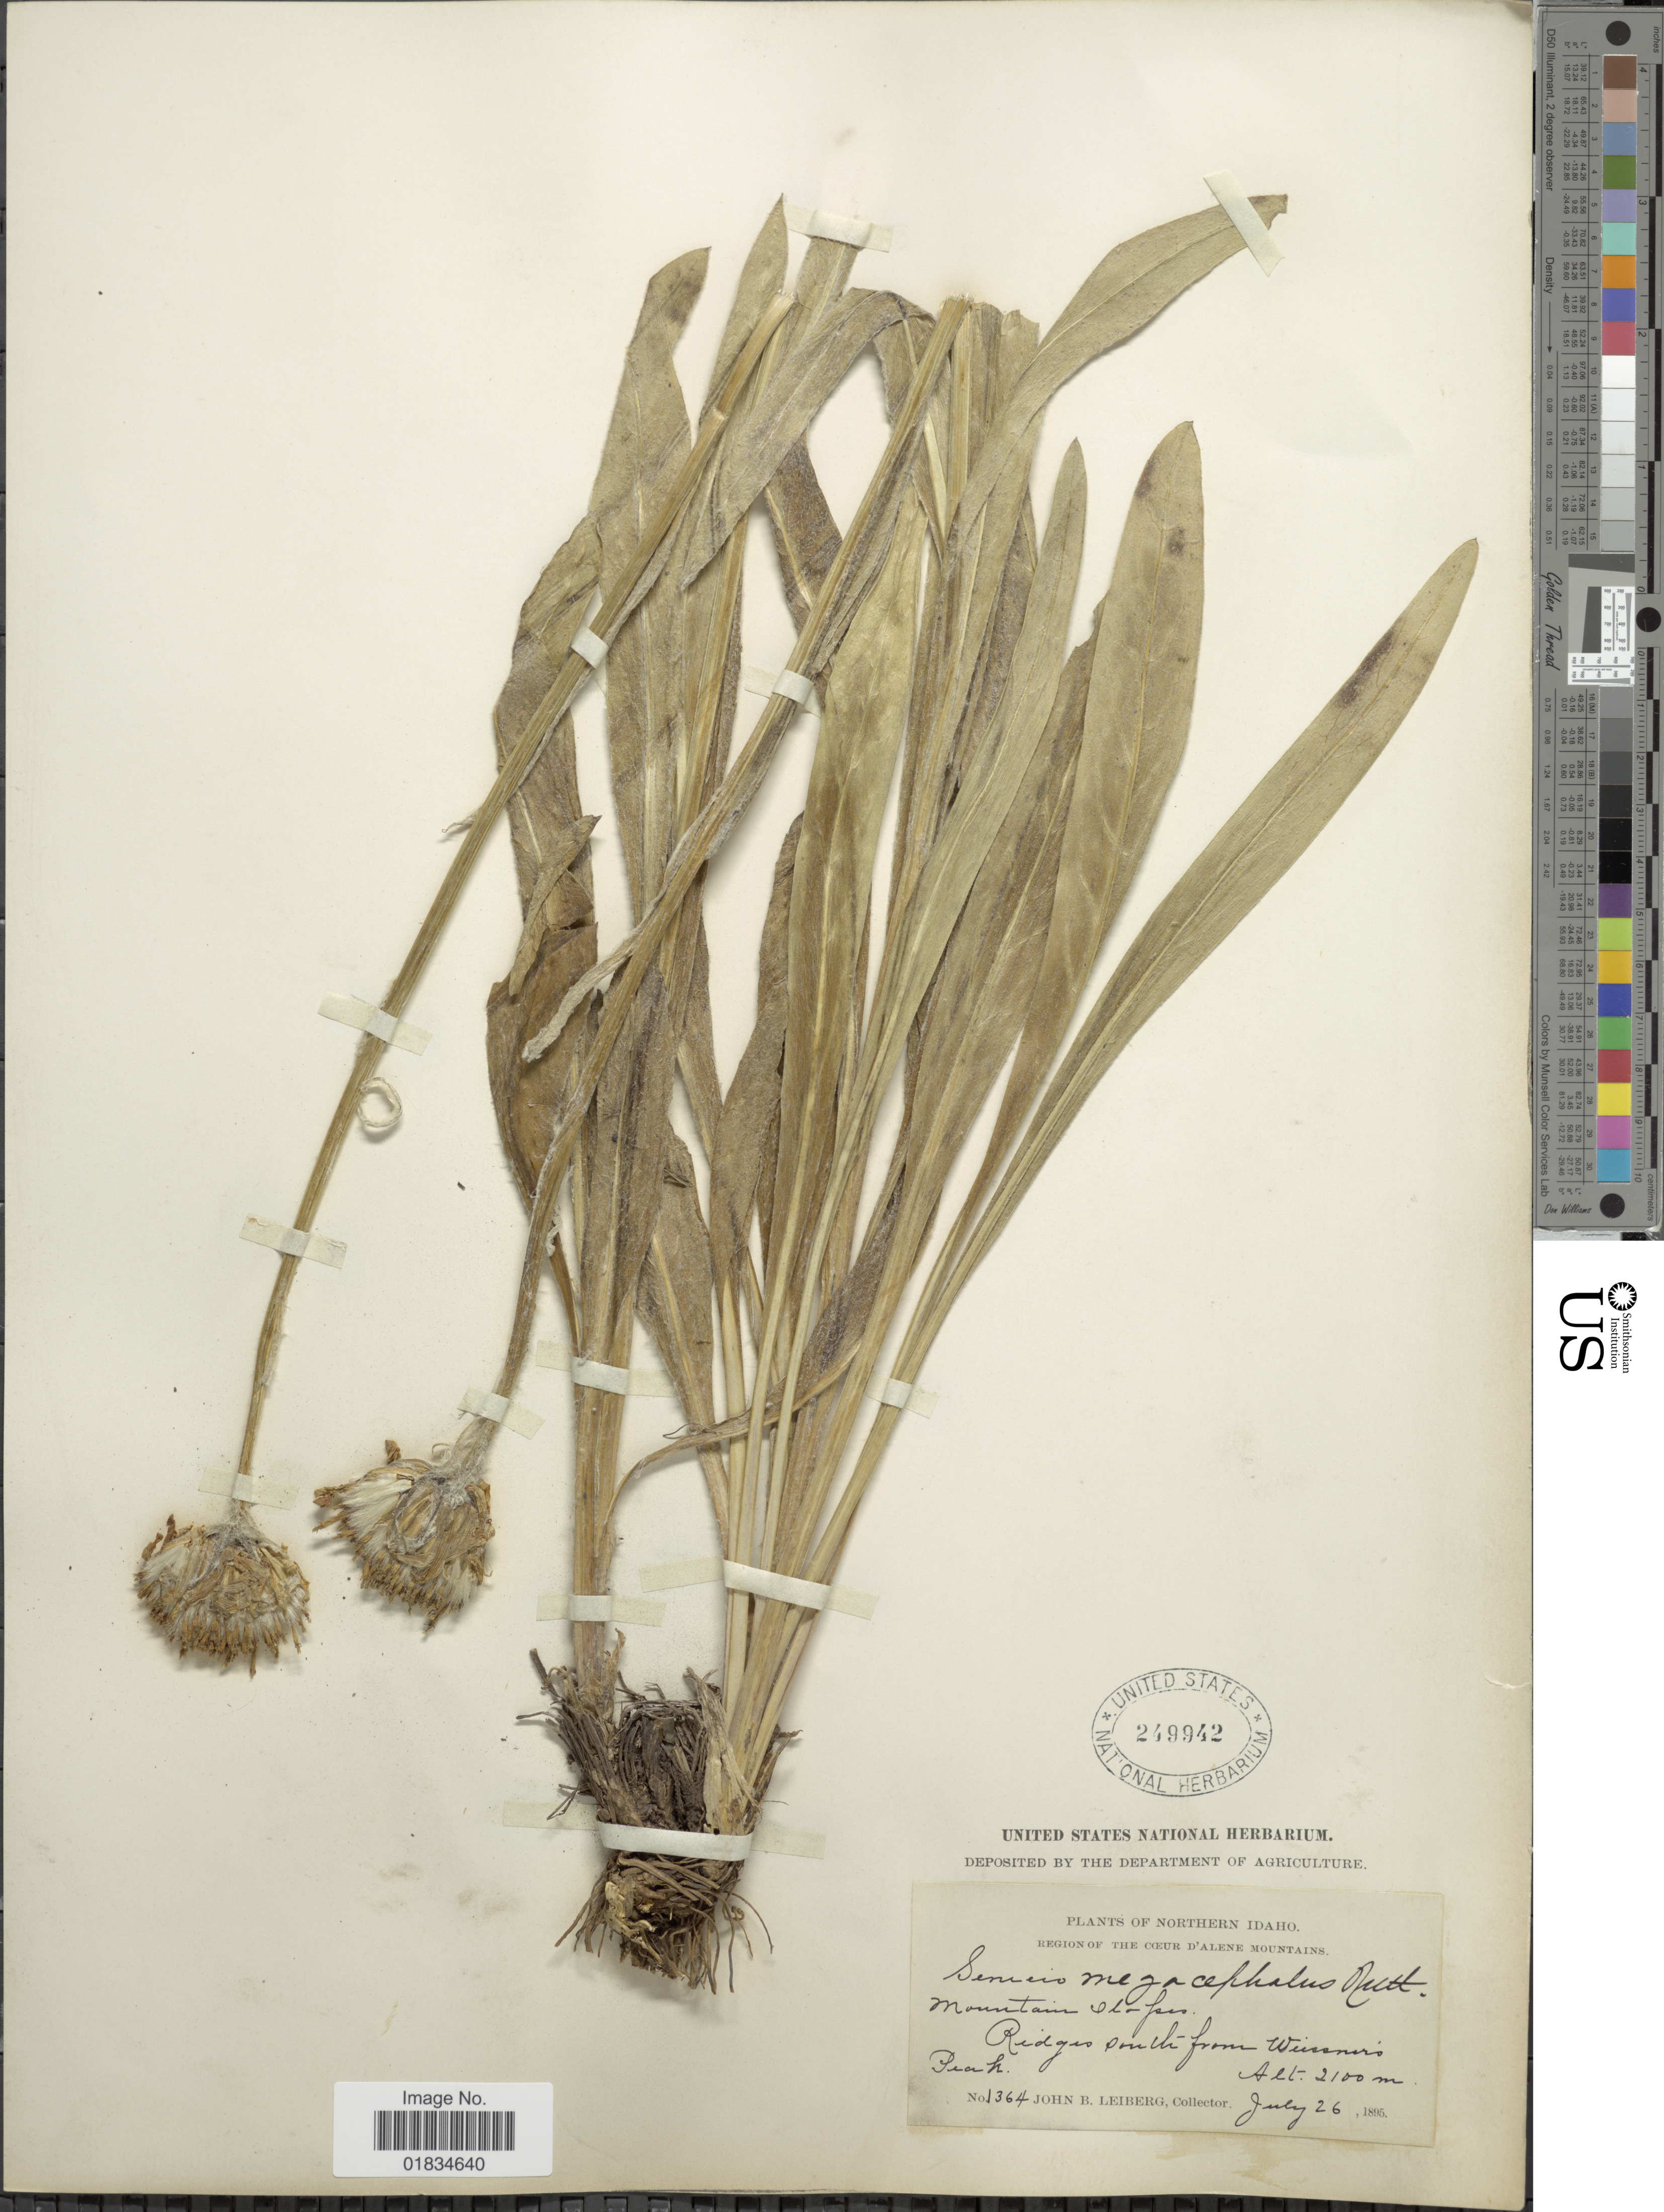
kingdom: Plantae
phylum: Tracheophyta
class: Magnoliopsida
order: Asterales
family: Asteraceae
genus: Senecio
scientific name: Senecio megacephalus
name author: Nutt.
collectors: J. B. Leiberg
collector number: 1364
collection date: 1895-07-26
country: United States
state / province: Idaho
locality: Northern Idaho, Ridges south from Wiessner's Peak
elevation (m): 2100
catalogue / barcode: US 249942